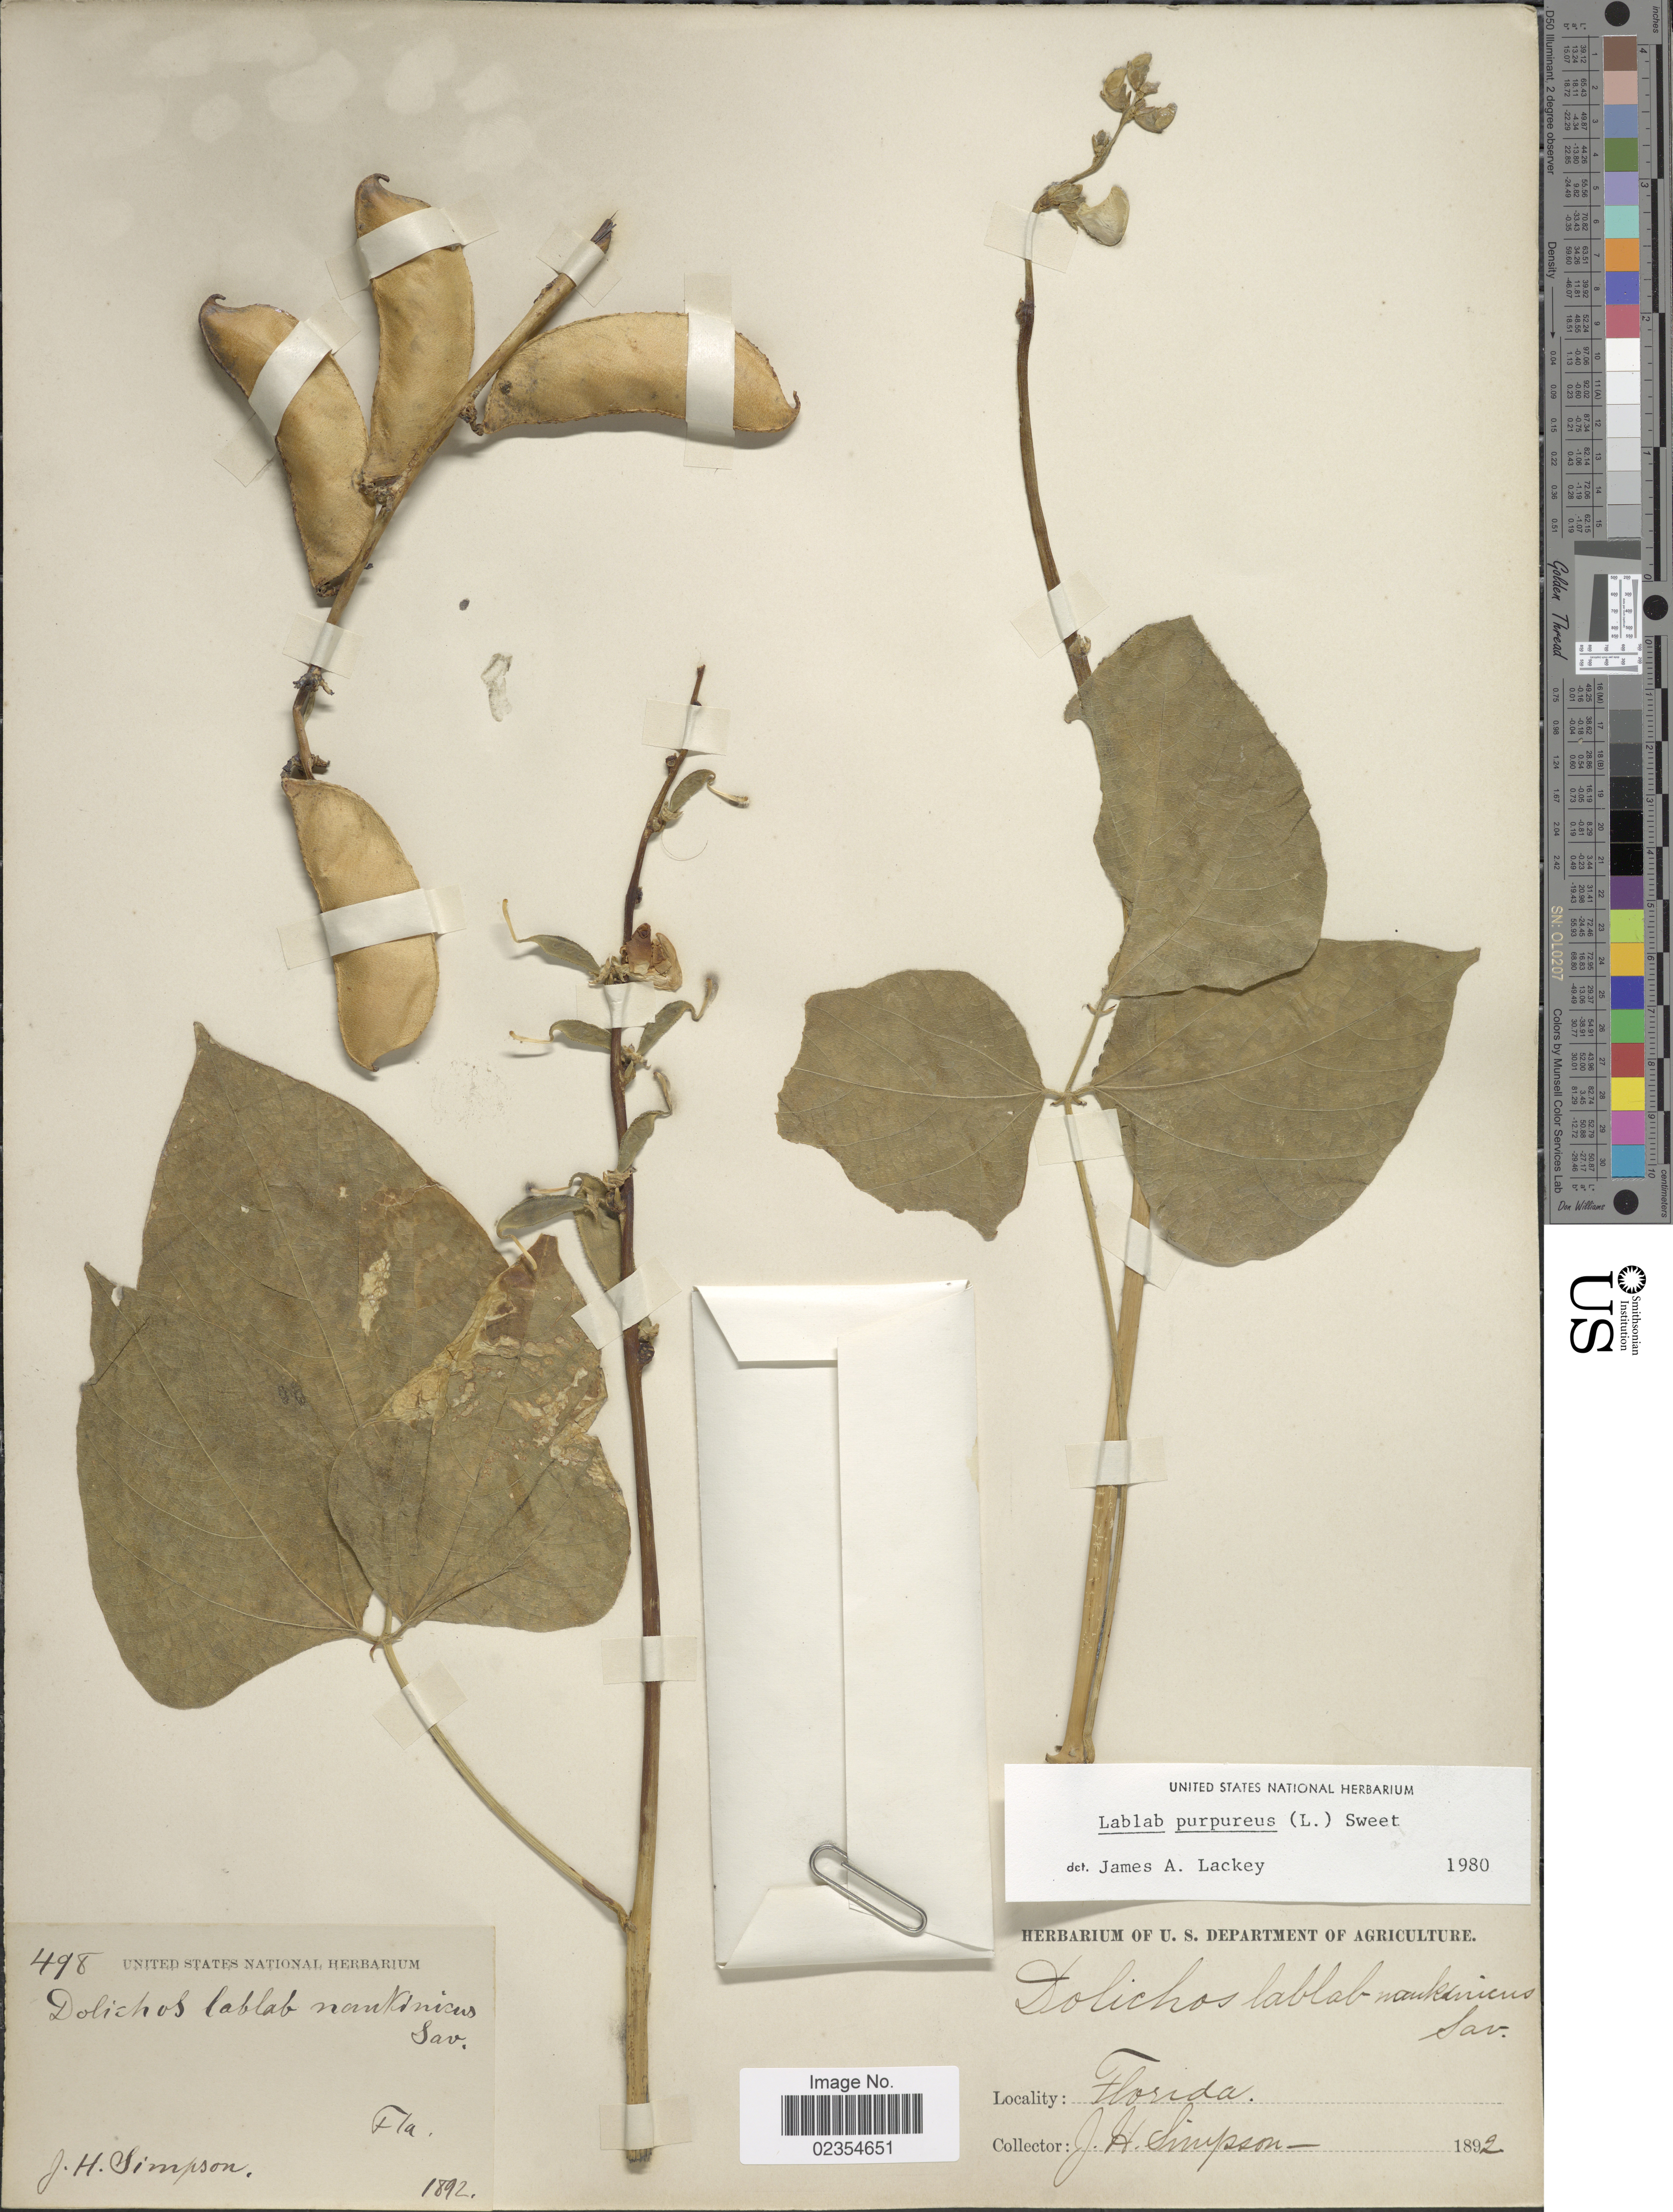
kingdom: Plantae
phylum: Tracheophyta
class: Magnoliopsida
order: Fabales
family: Fabaceae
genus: Lablab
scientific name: Lablab purpureus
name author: (L.) Sweet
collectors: J. H. Simpson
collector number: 498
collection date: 1892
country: United States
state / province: Florida